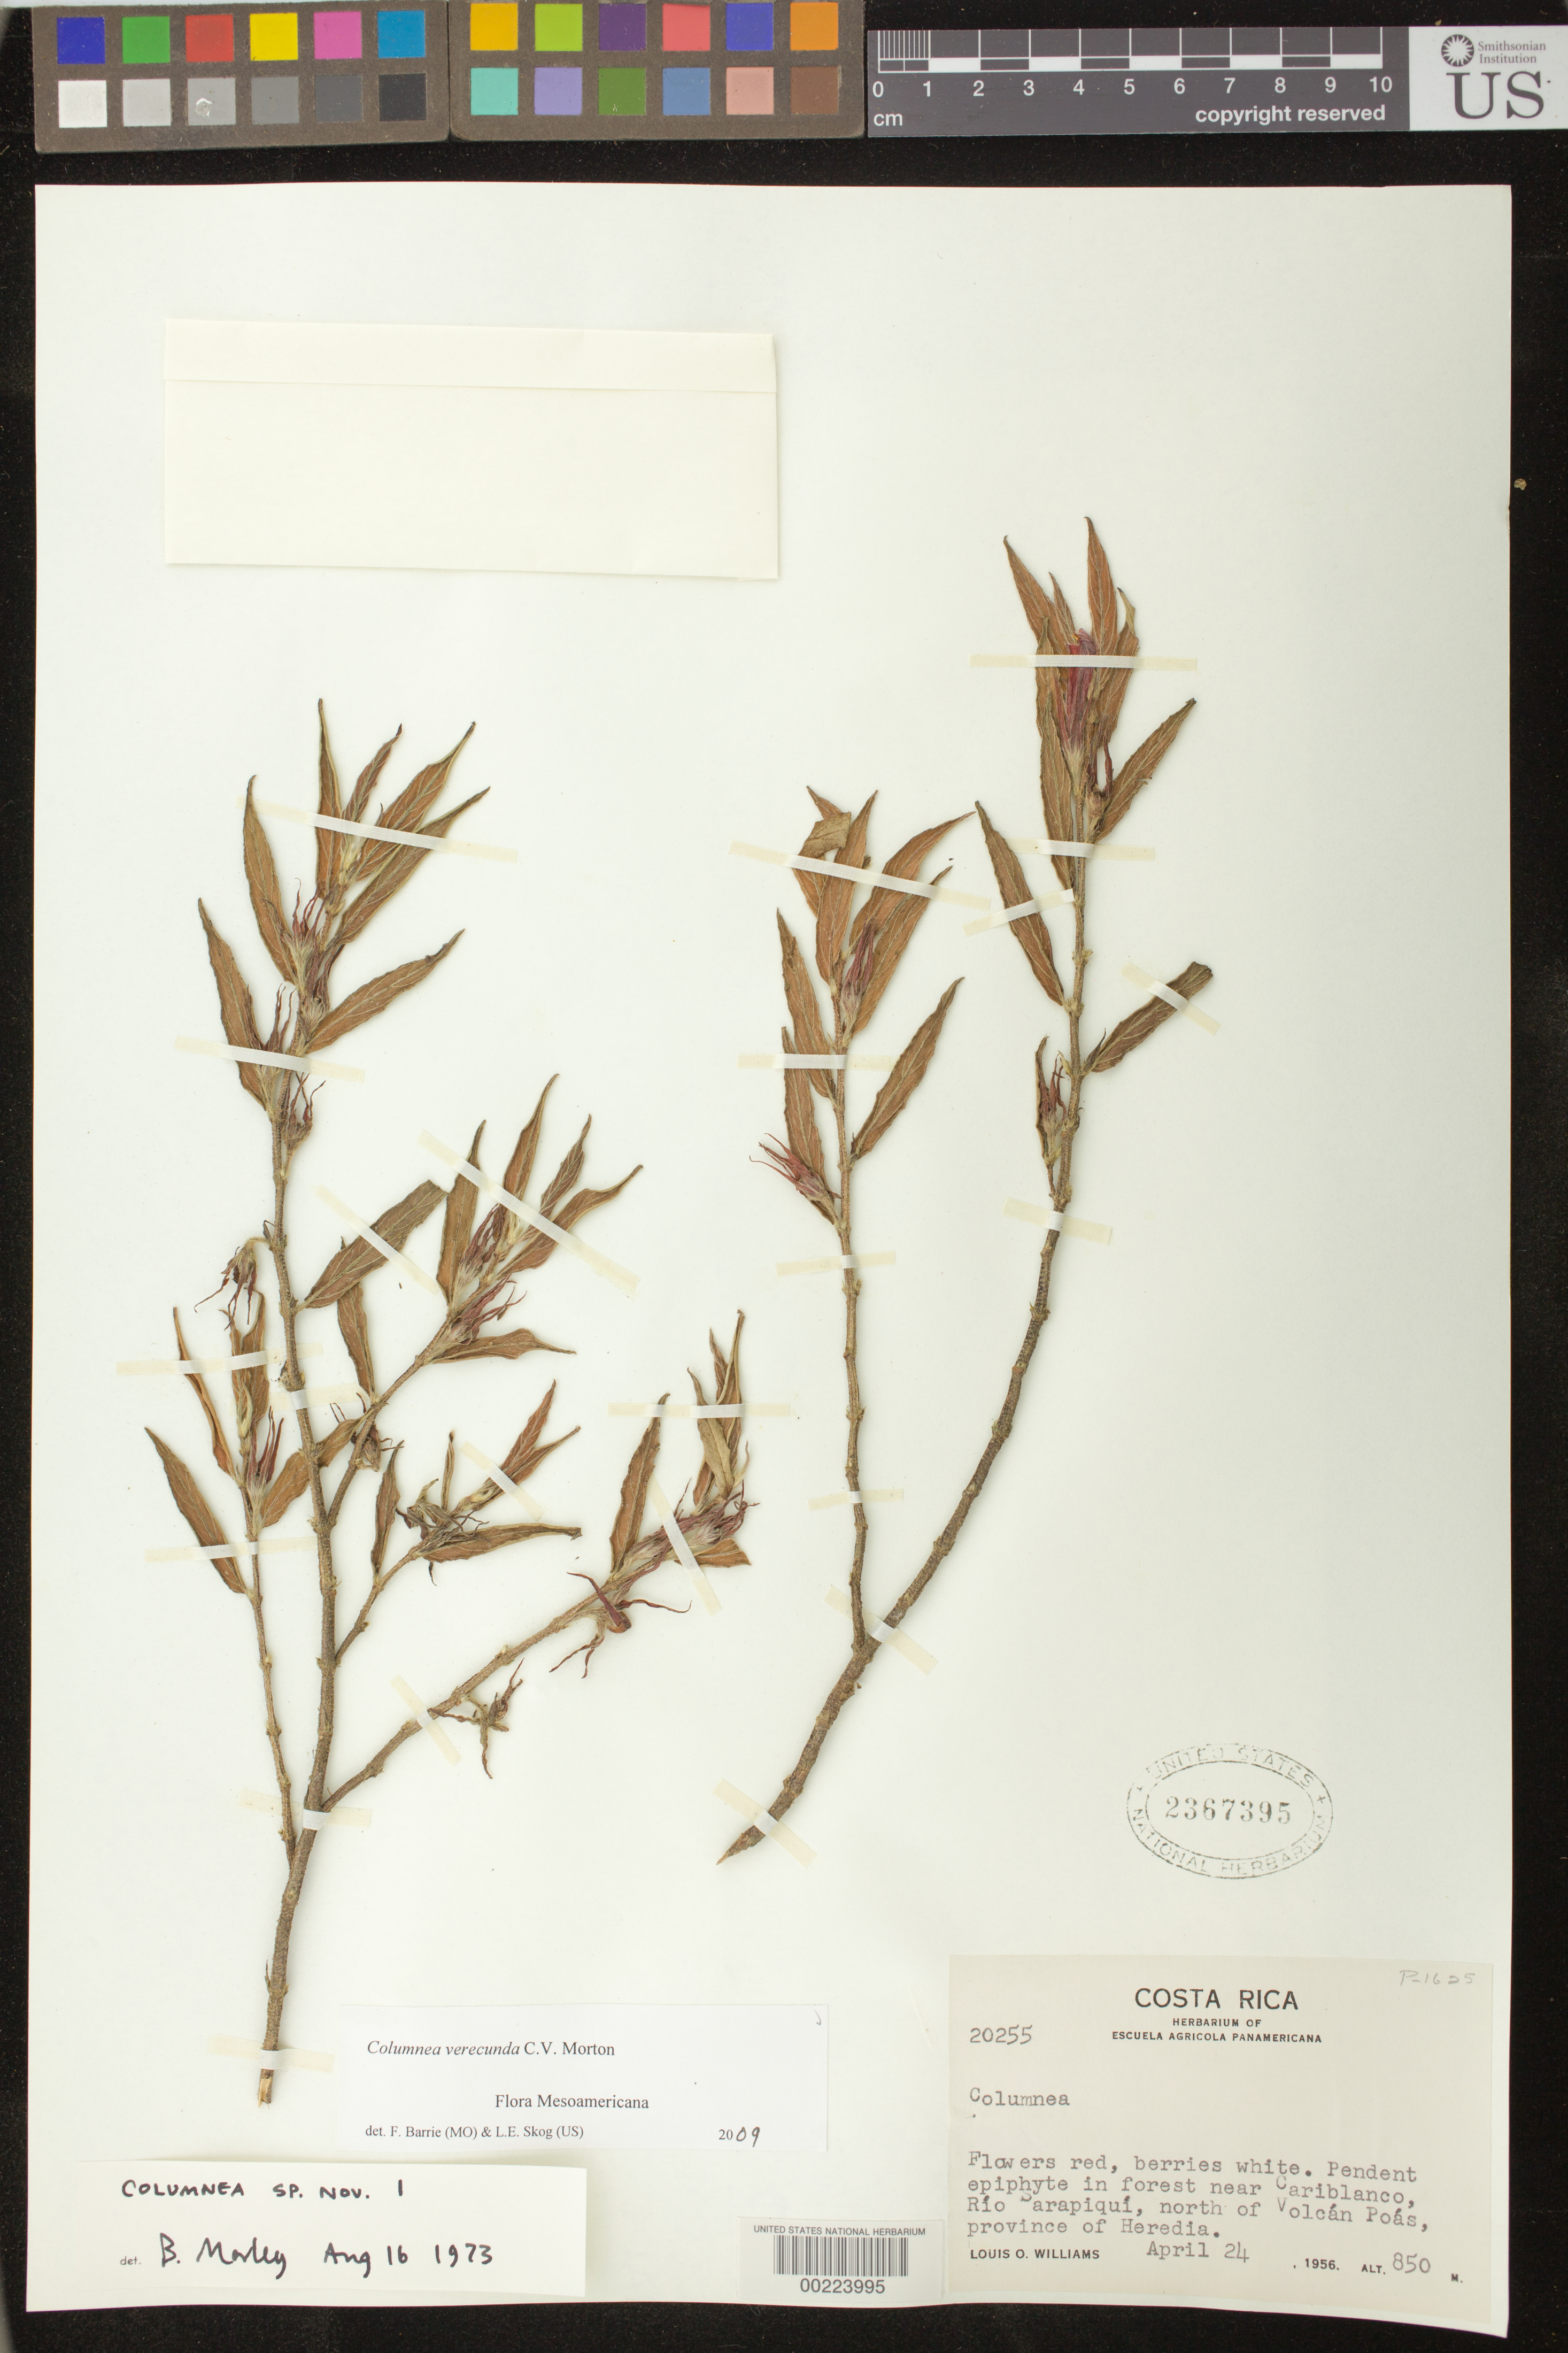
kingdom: Plantae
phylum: Tracheophyta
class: Magnoliopsida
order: Lamiales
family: Gesneriaceae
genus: Columnea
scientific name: Columnea verecunda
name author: C.V. Morton in Standl.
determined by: Barrie, F. R.; Skog, Laurence E.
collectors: L. O. Williams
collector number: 20255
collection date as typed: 24 Apr 1956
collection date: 1956-04-24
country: Costa Rica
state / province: Heredia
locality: Near Cariblanco, Rio Sarapiqui, north of Volcán Poás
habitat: In forest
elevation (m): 850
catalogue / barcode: US 2367395